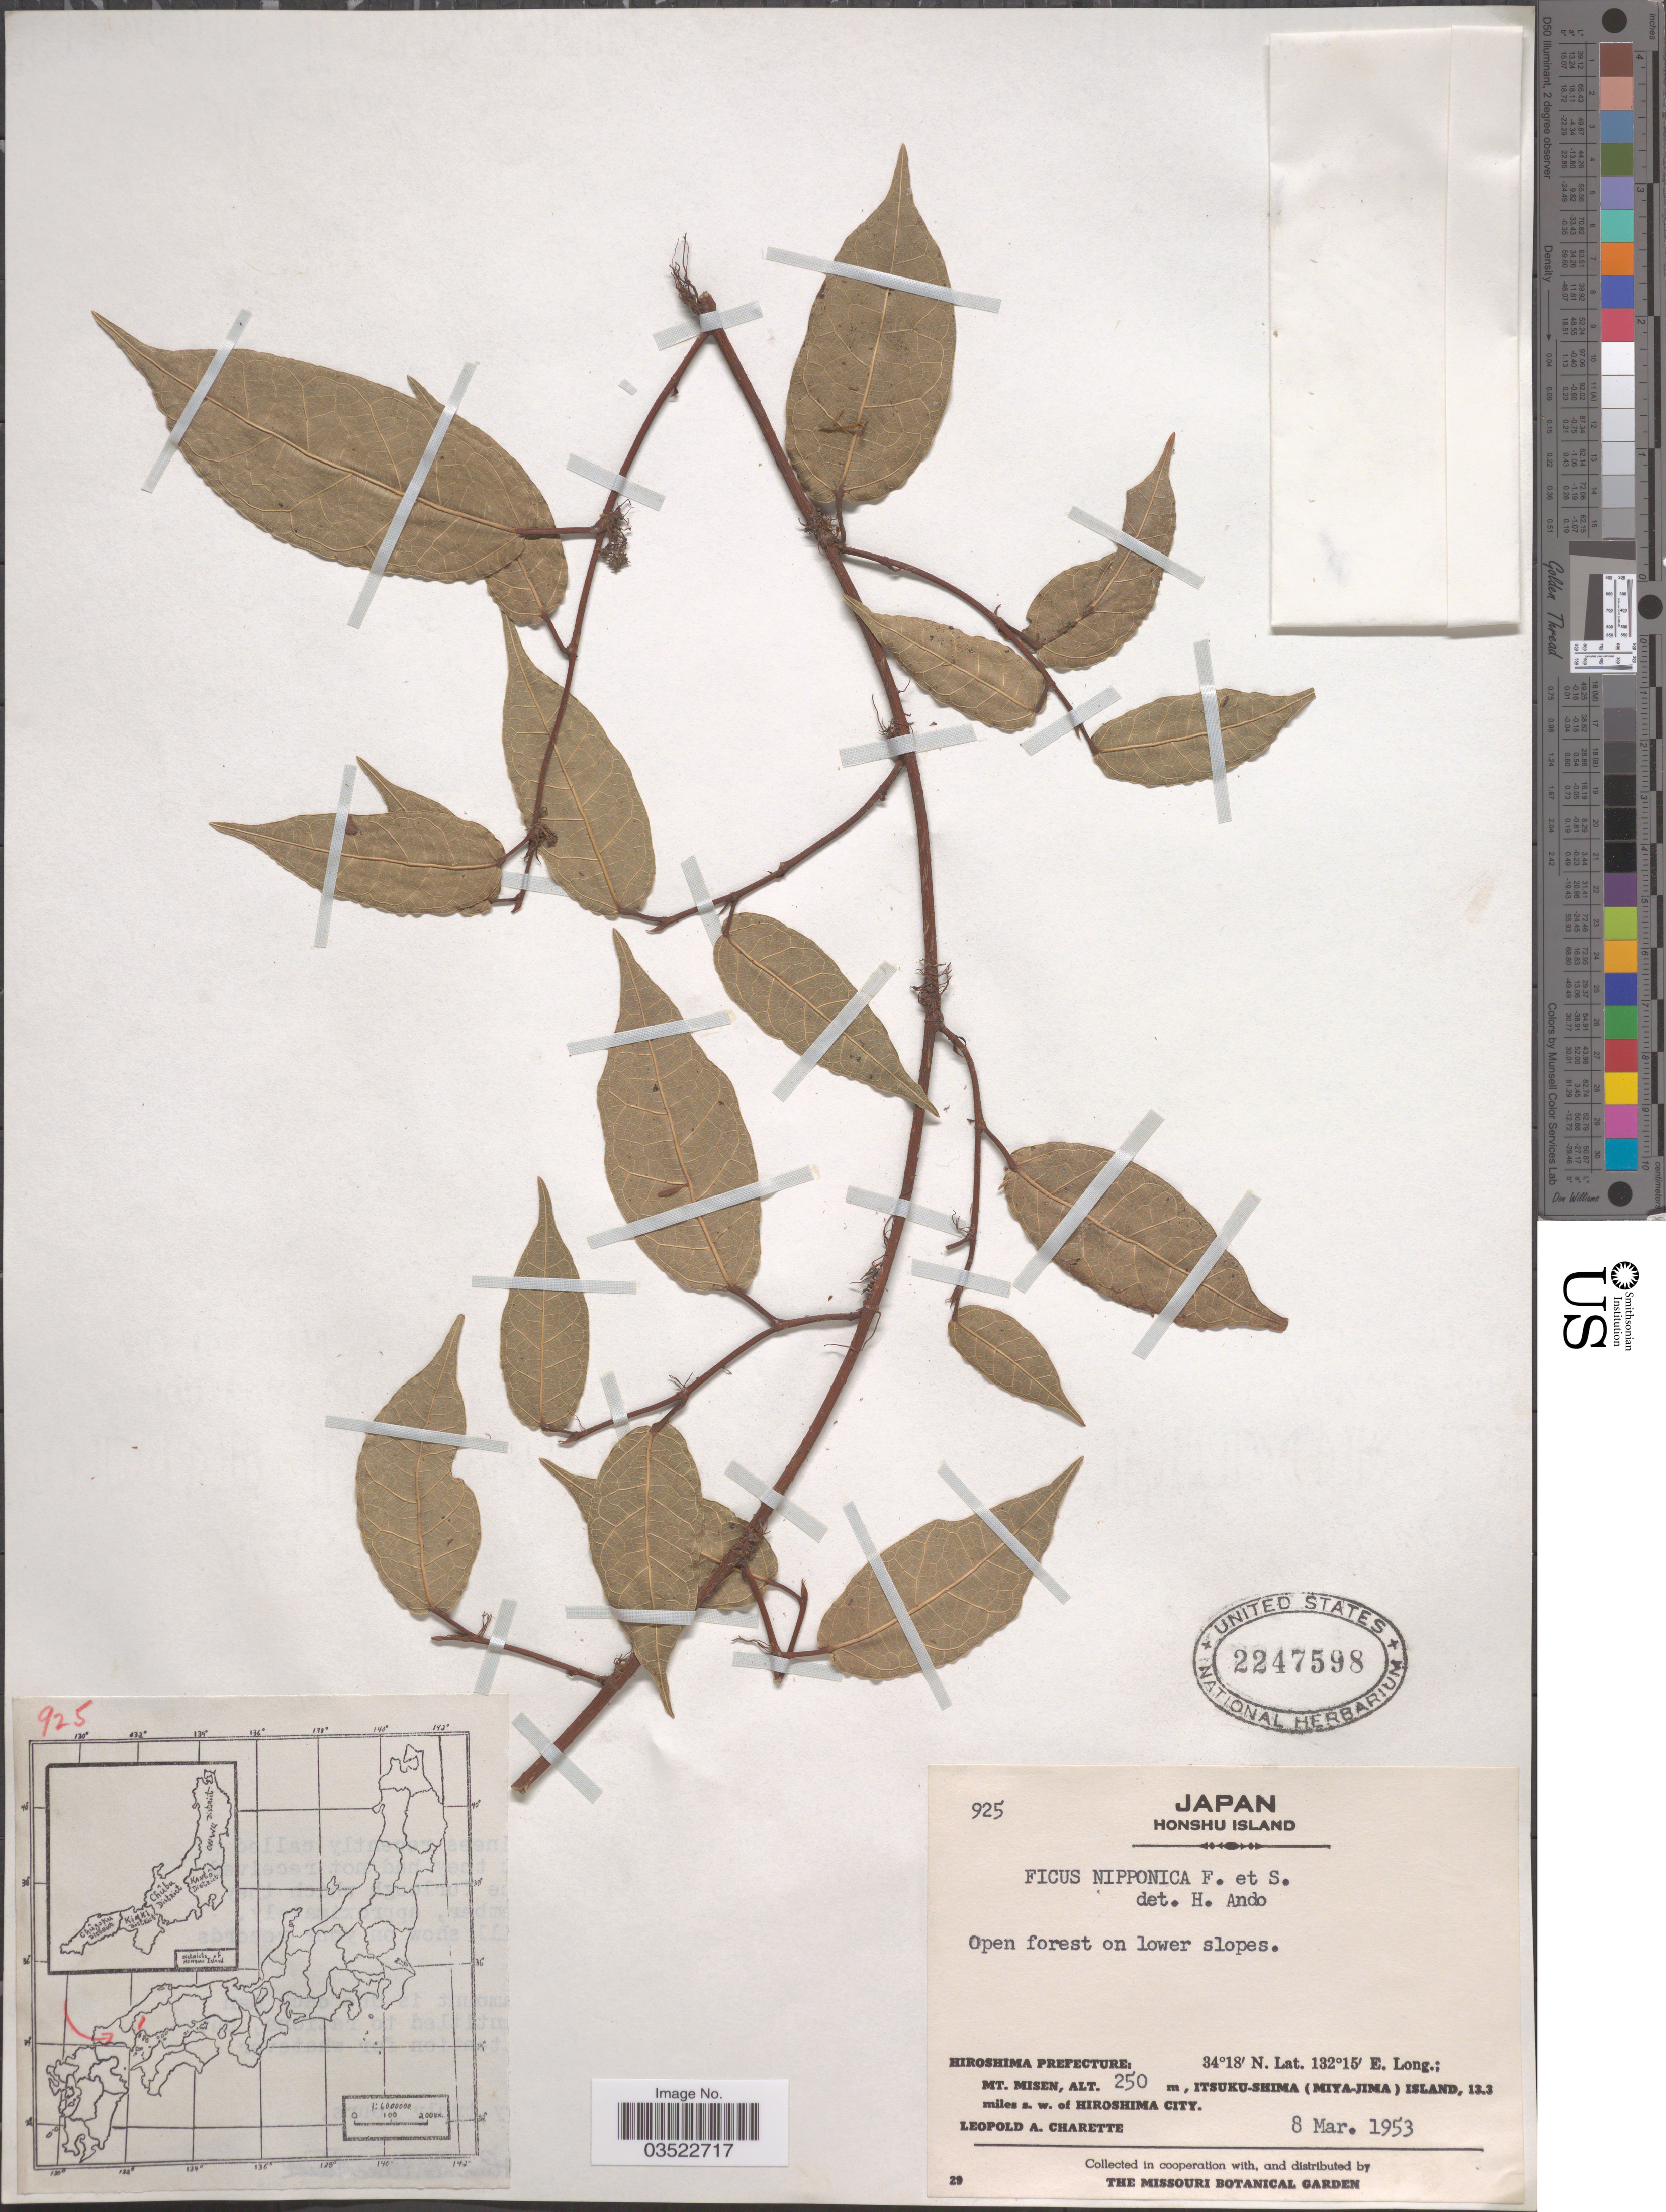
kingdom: Plantae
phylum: Tracheophyta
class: Magnoliopsida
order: Rosales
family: Moraceae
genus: Ficus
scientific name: Ficus sarmentosa var. nipponica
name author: (Franch. & Sav.) Corner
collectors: L. A. Charette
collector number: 925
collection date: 1953-03-08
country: Japan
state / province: Hirosima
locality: Honshu Island. Hiroshima Prefecture: Mt. Misen, Itsuku-shima (Miya-jima) Island, 13.3 miles s.w. of Hiroshima City.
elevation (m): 250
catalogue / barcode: US 2247598